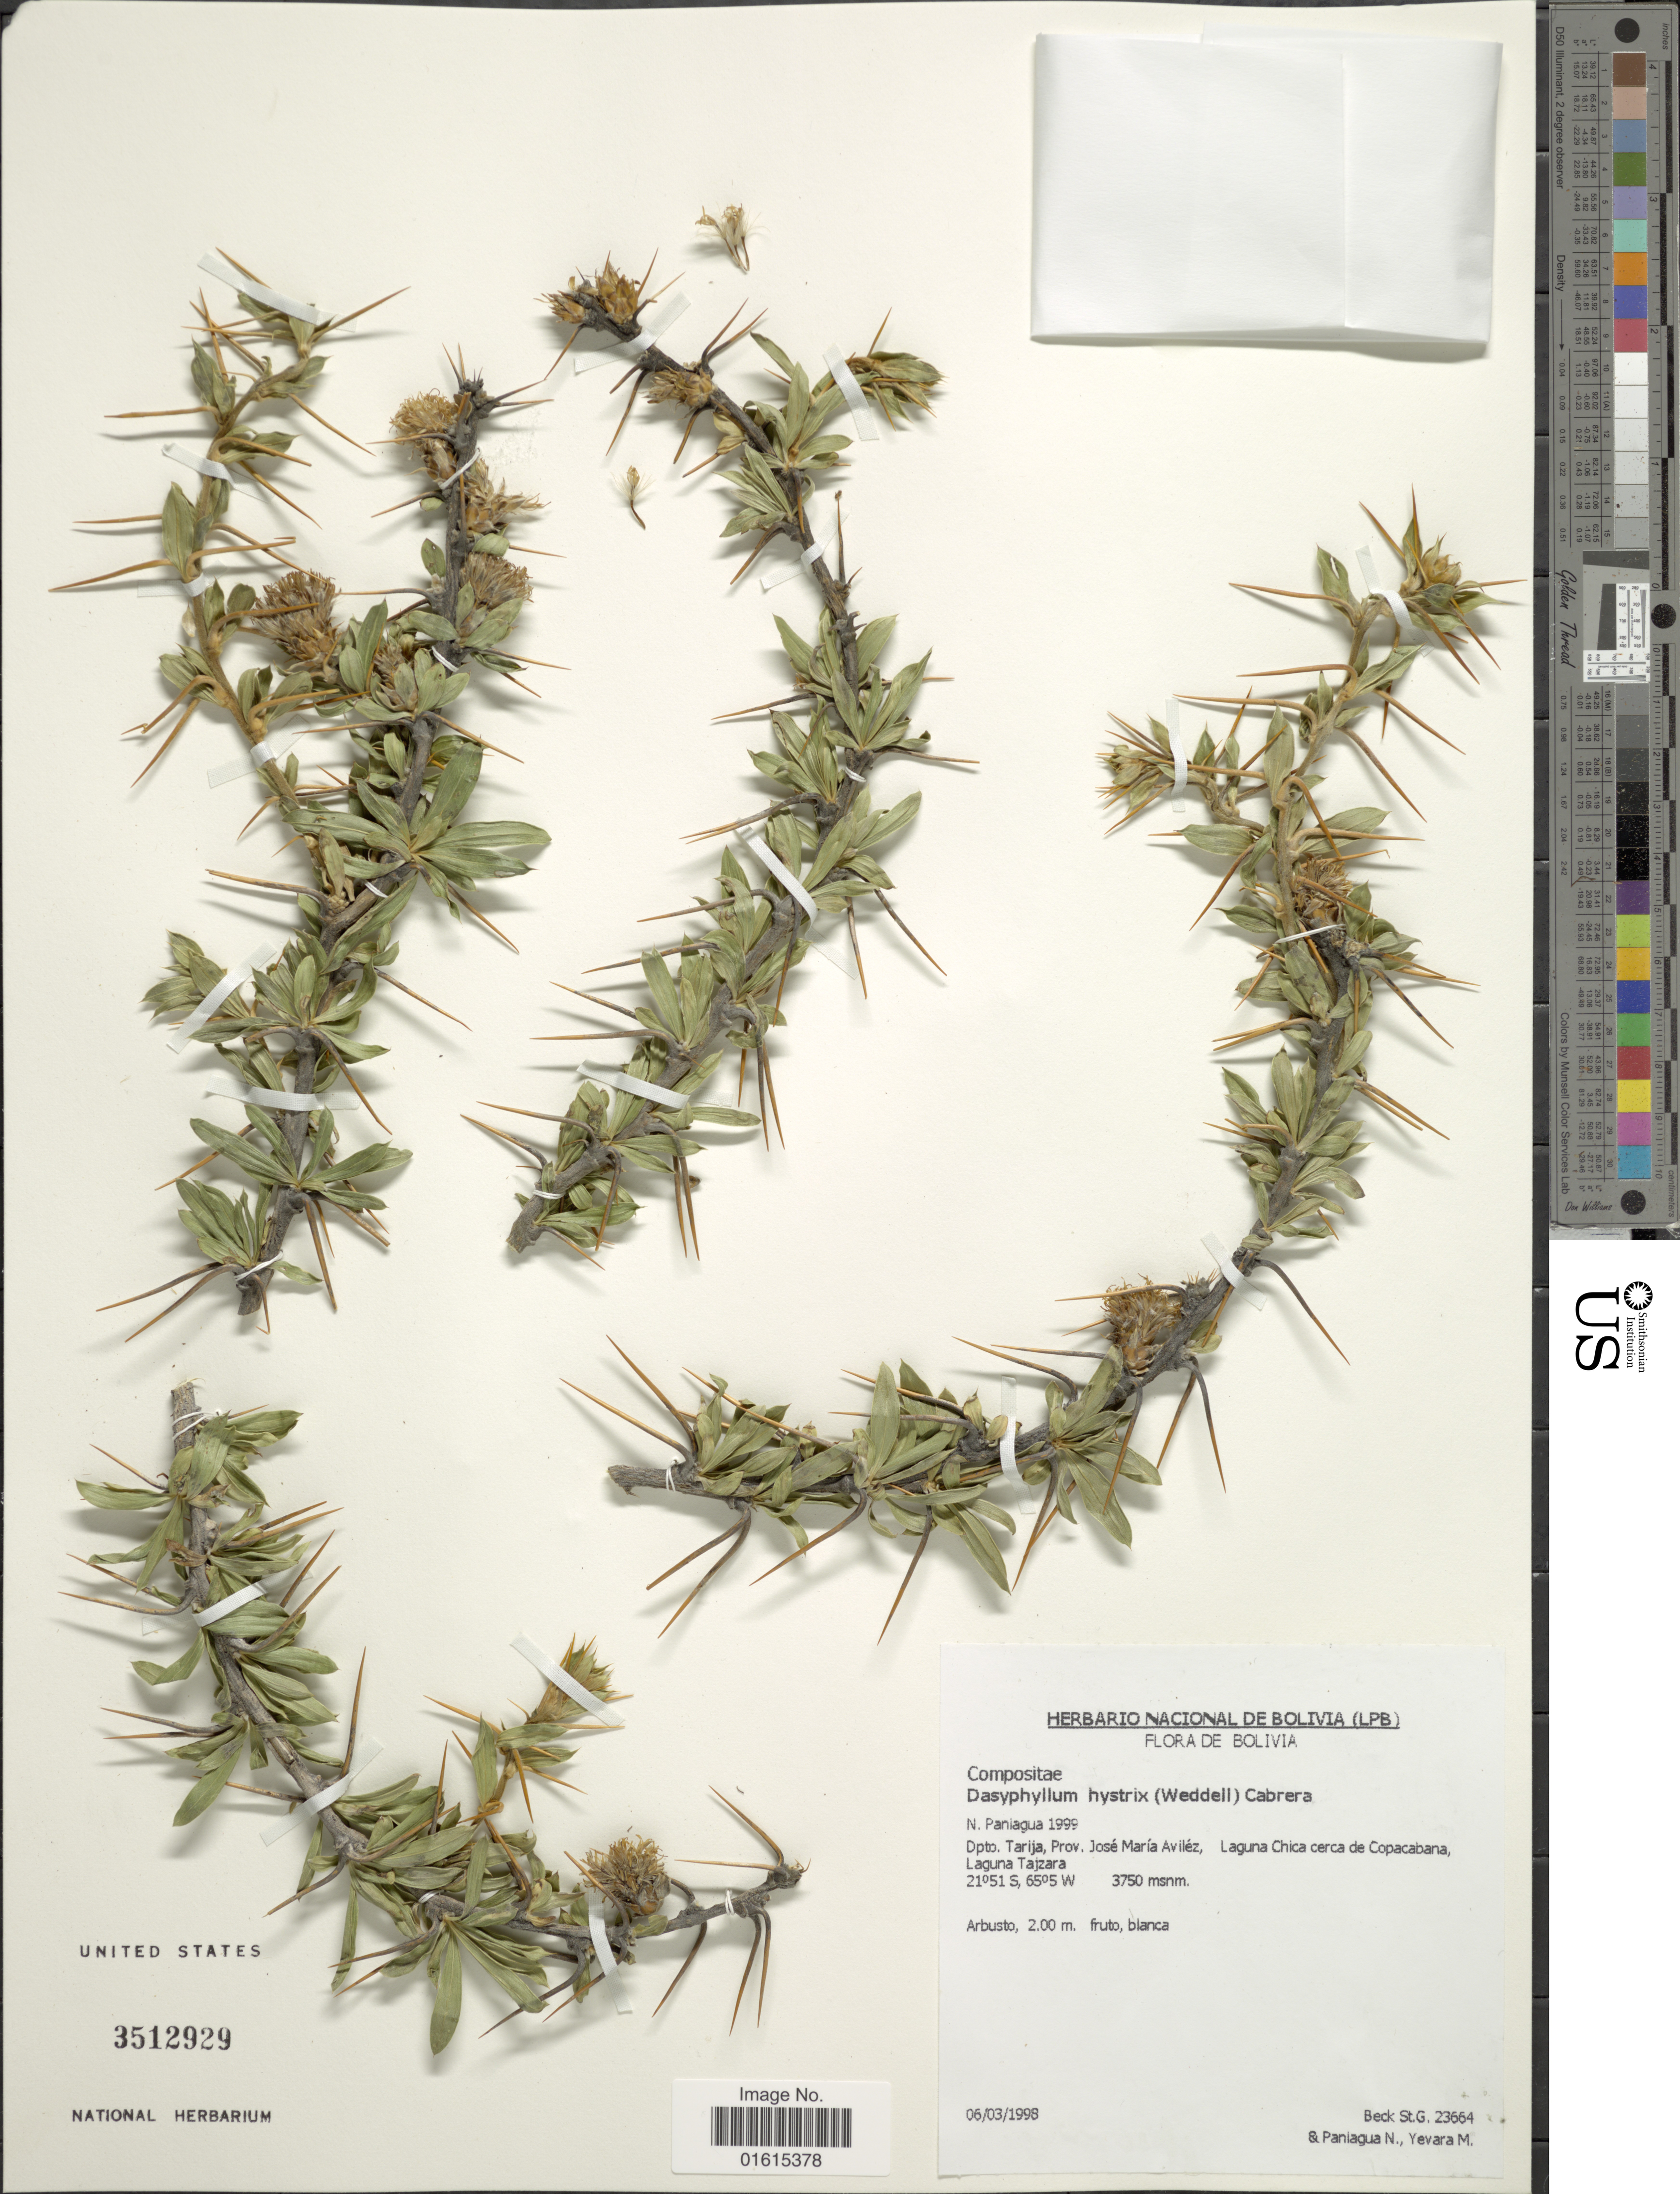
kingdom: Plantae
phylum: Tracheophyta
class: Magnoliopsida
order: Asterales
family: Asteraceae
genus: Dasyphyllum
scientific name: Dasyphyllum hystrix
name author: (Wedd.) Cabrera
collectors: S. G. Beck, N. Paniagua & M. Yevara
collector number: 23664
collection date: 1998-03-06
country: Bolivia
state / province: Tarija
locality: Dpto. Tarija, Prov. San Maria Avilez, Laguna Chica cerca de Copacabana, Laguna Tajzara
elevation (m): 3750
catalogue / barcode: US 3512929